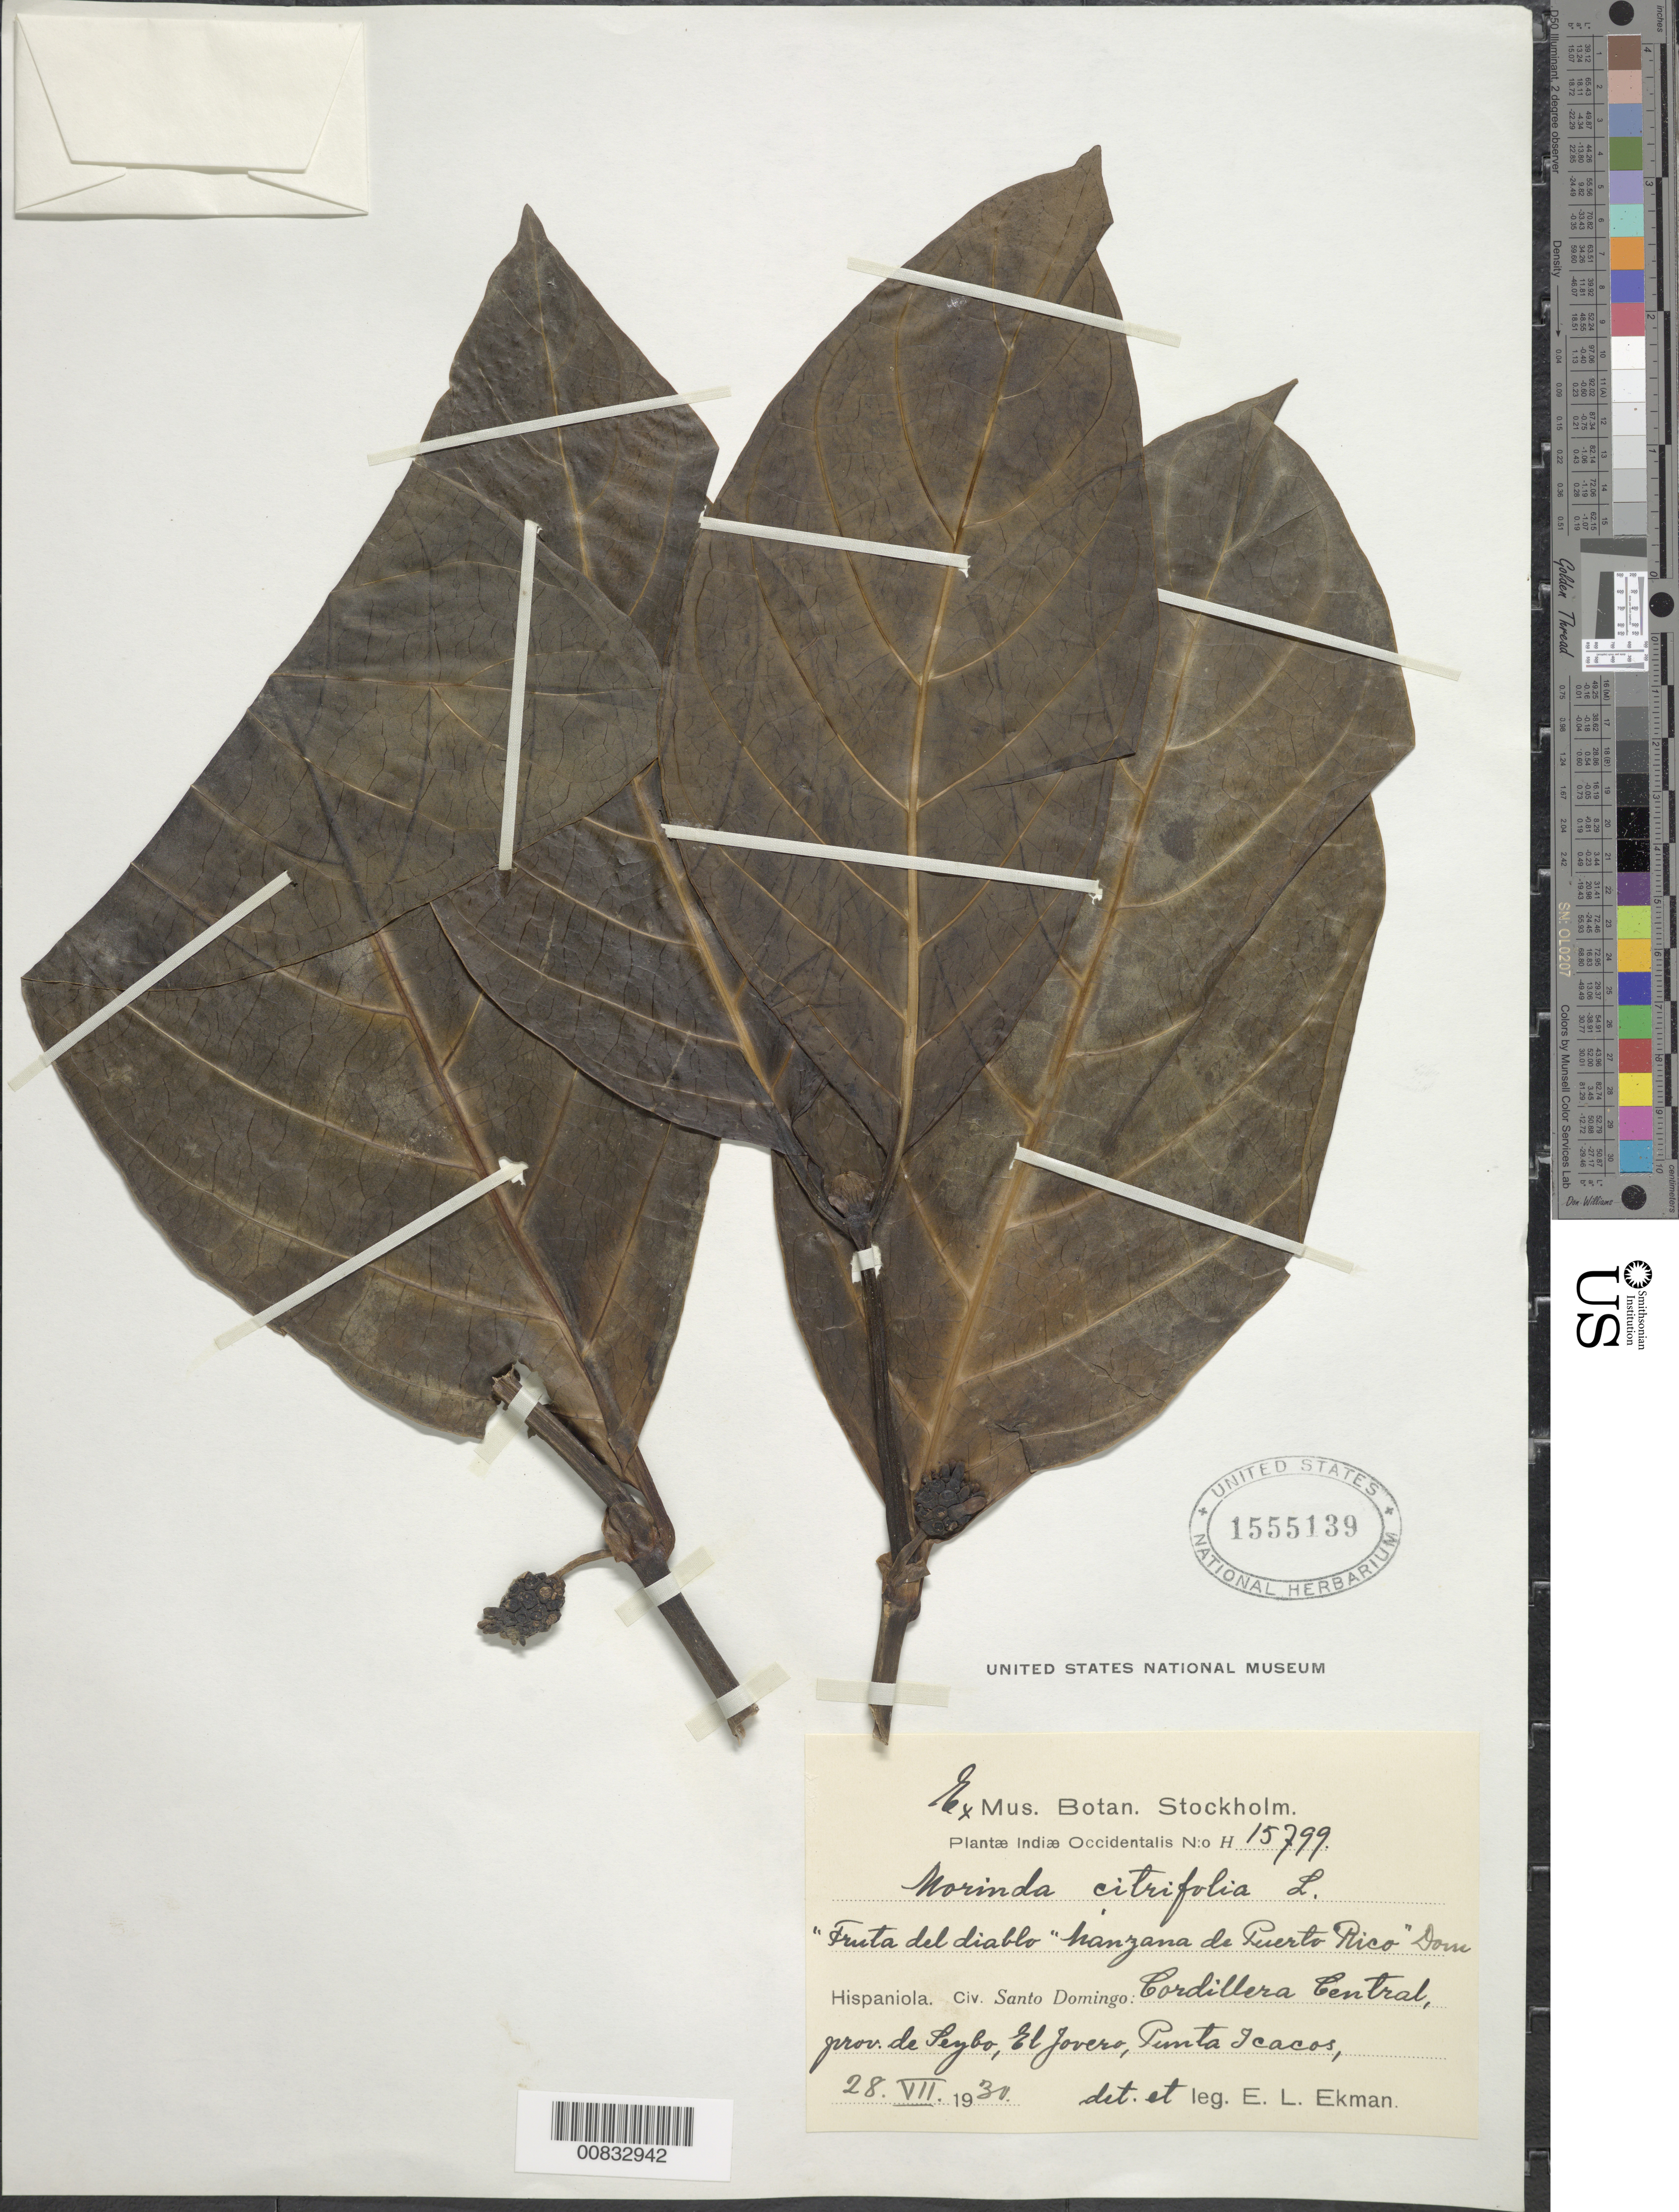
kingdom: Plantae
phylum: Tracheophyta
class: Magnoliopsida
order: Gentianales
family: Rubiaceae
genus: Morinda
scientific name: Morinda citrifolia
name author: L.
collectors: E. L. Ekman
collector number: H 15799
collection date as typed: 28 Jul 1930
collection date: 1930-07-28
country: Dominican Republic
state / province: El Seibo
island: Hispaniola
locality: Cordillera Central, El Jovero, Punta Icacos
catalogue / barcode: US 1555139